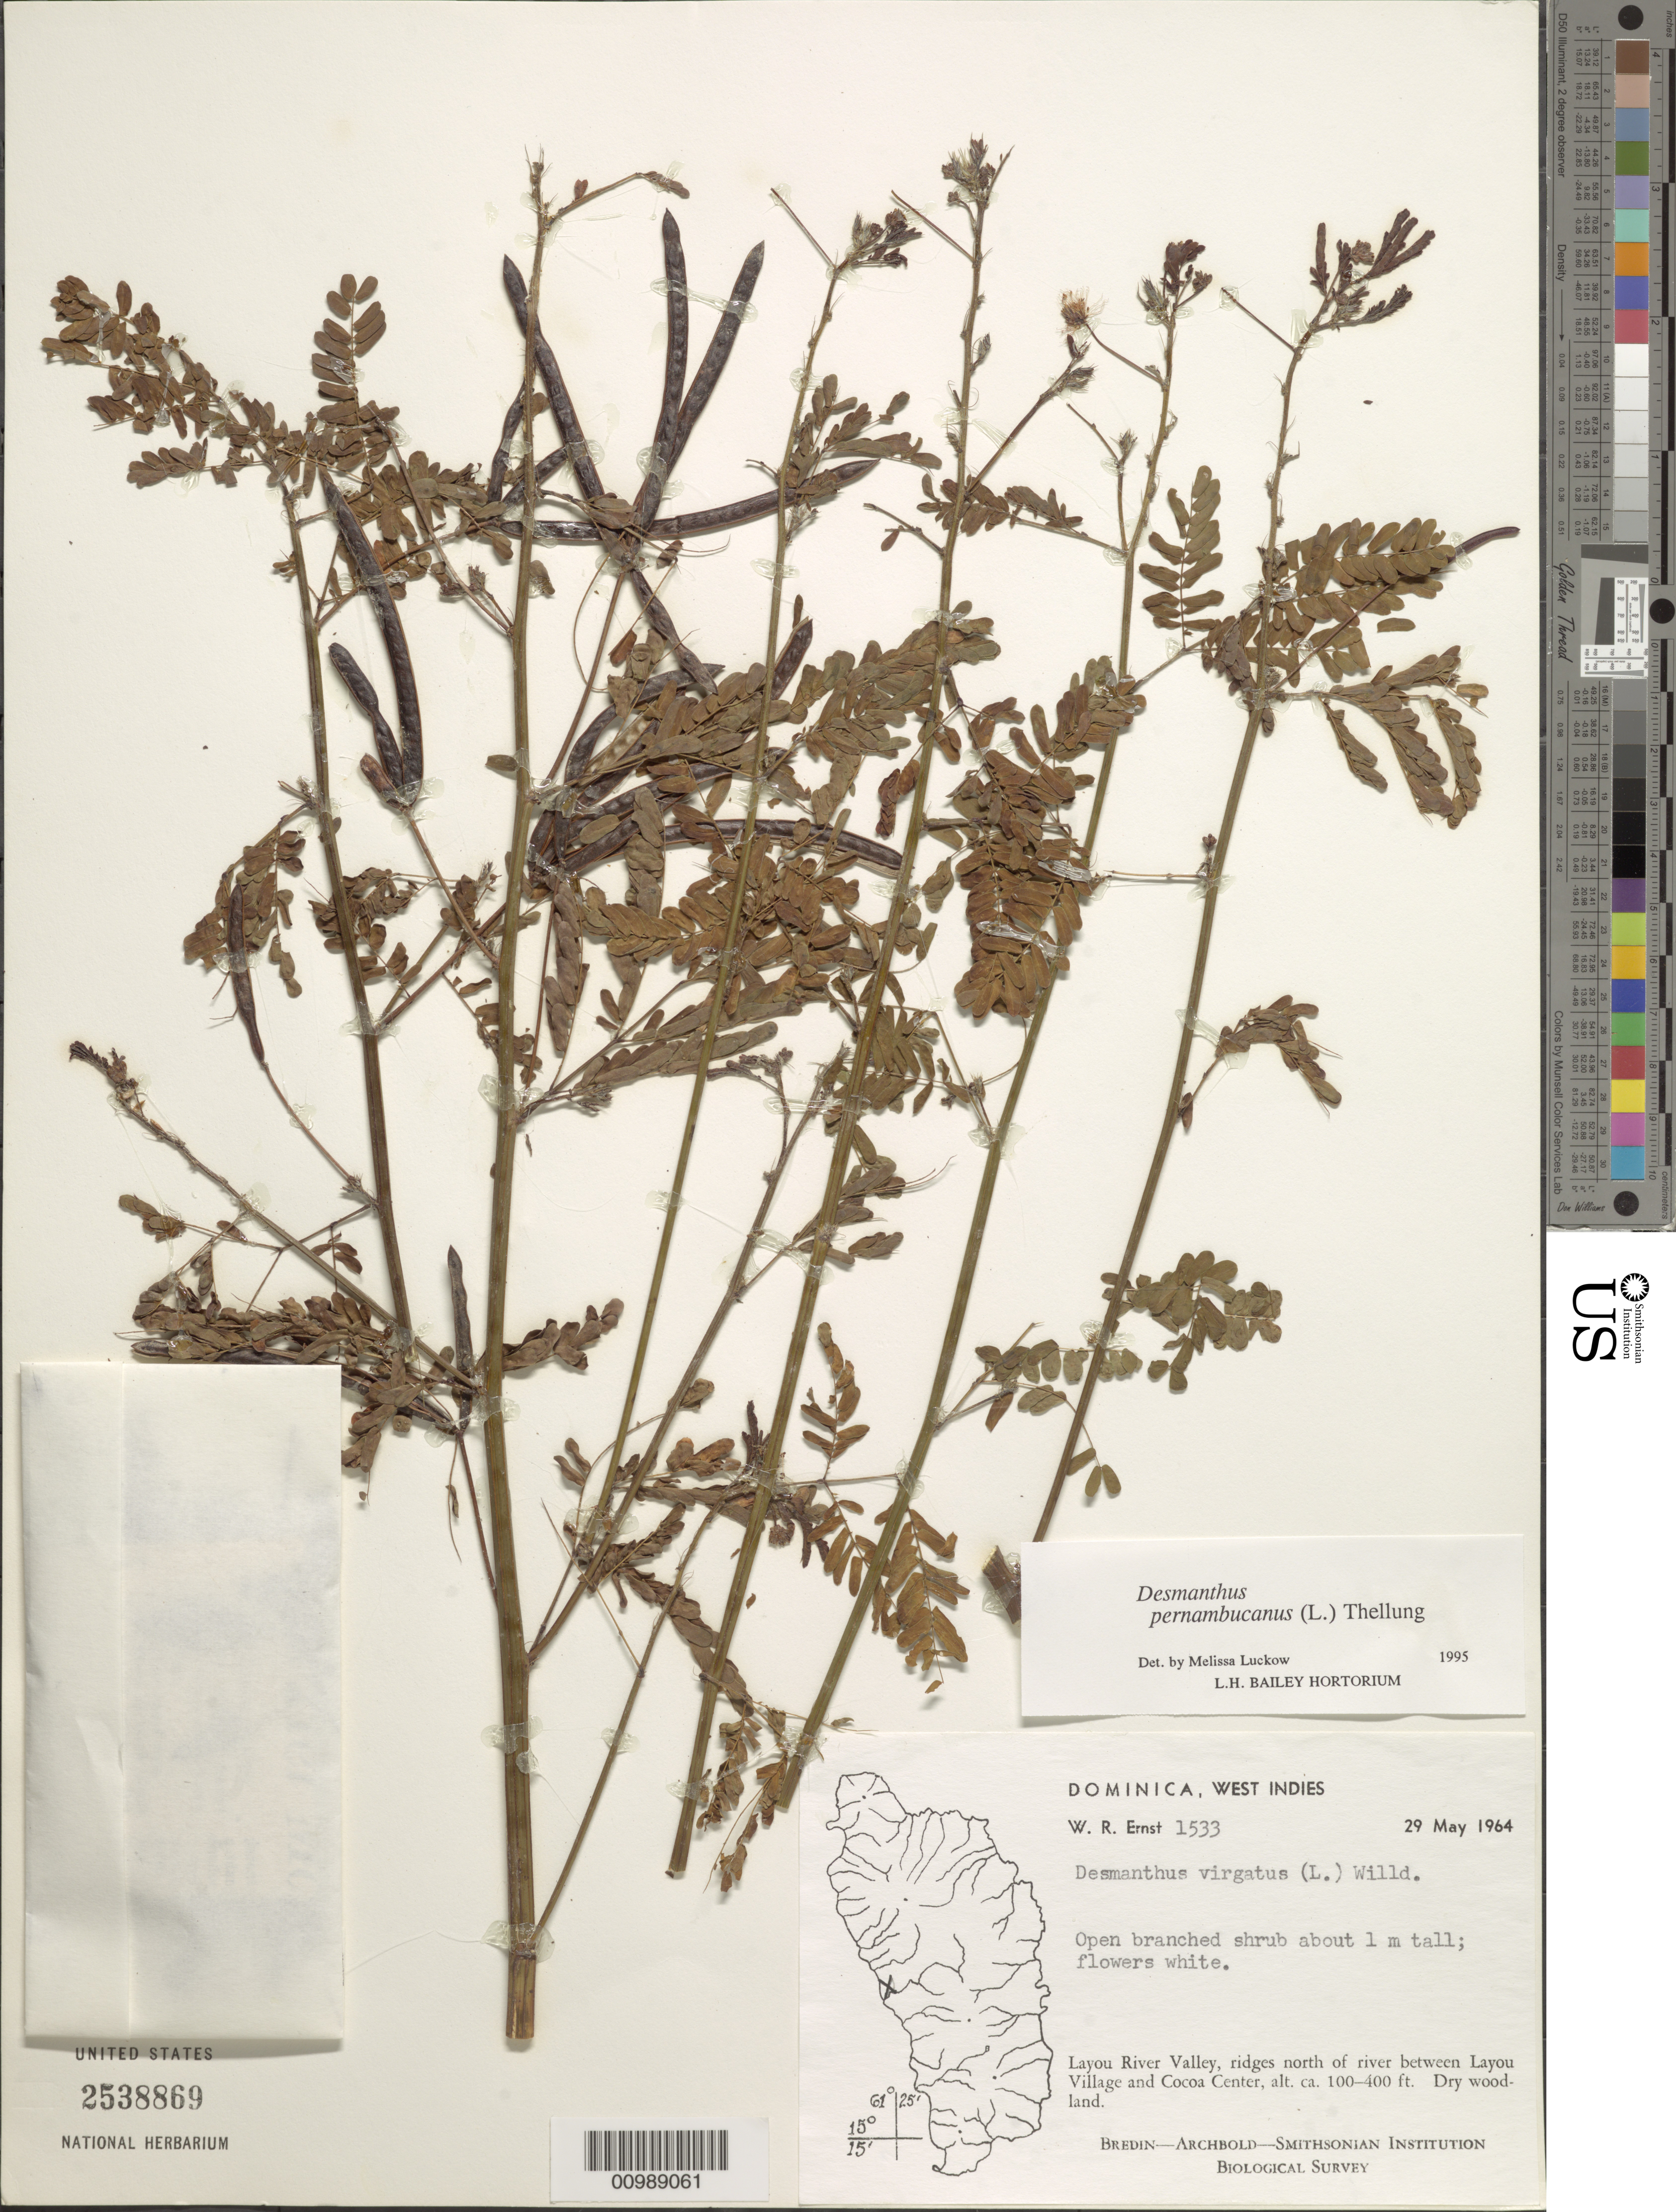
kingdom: Plantae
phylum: Tracheophyta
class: Magnoliopsida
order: Fabales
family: Fabaceae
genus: Desmanthus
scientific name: Desmanthus pernambucanus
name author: (L.) Thell.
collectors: W. R. Ernst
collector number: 1533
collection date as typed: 29 May 1964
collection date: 1964-05-29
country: Dominica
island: Dominica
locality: Layou River Valley, ridges north of river between Layou Village and Cocoa Center.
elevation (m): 30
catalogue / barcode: US 2538869